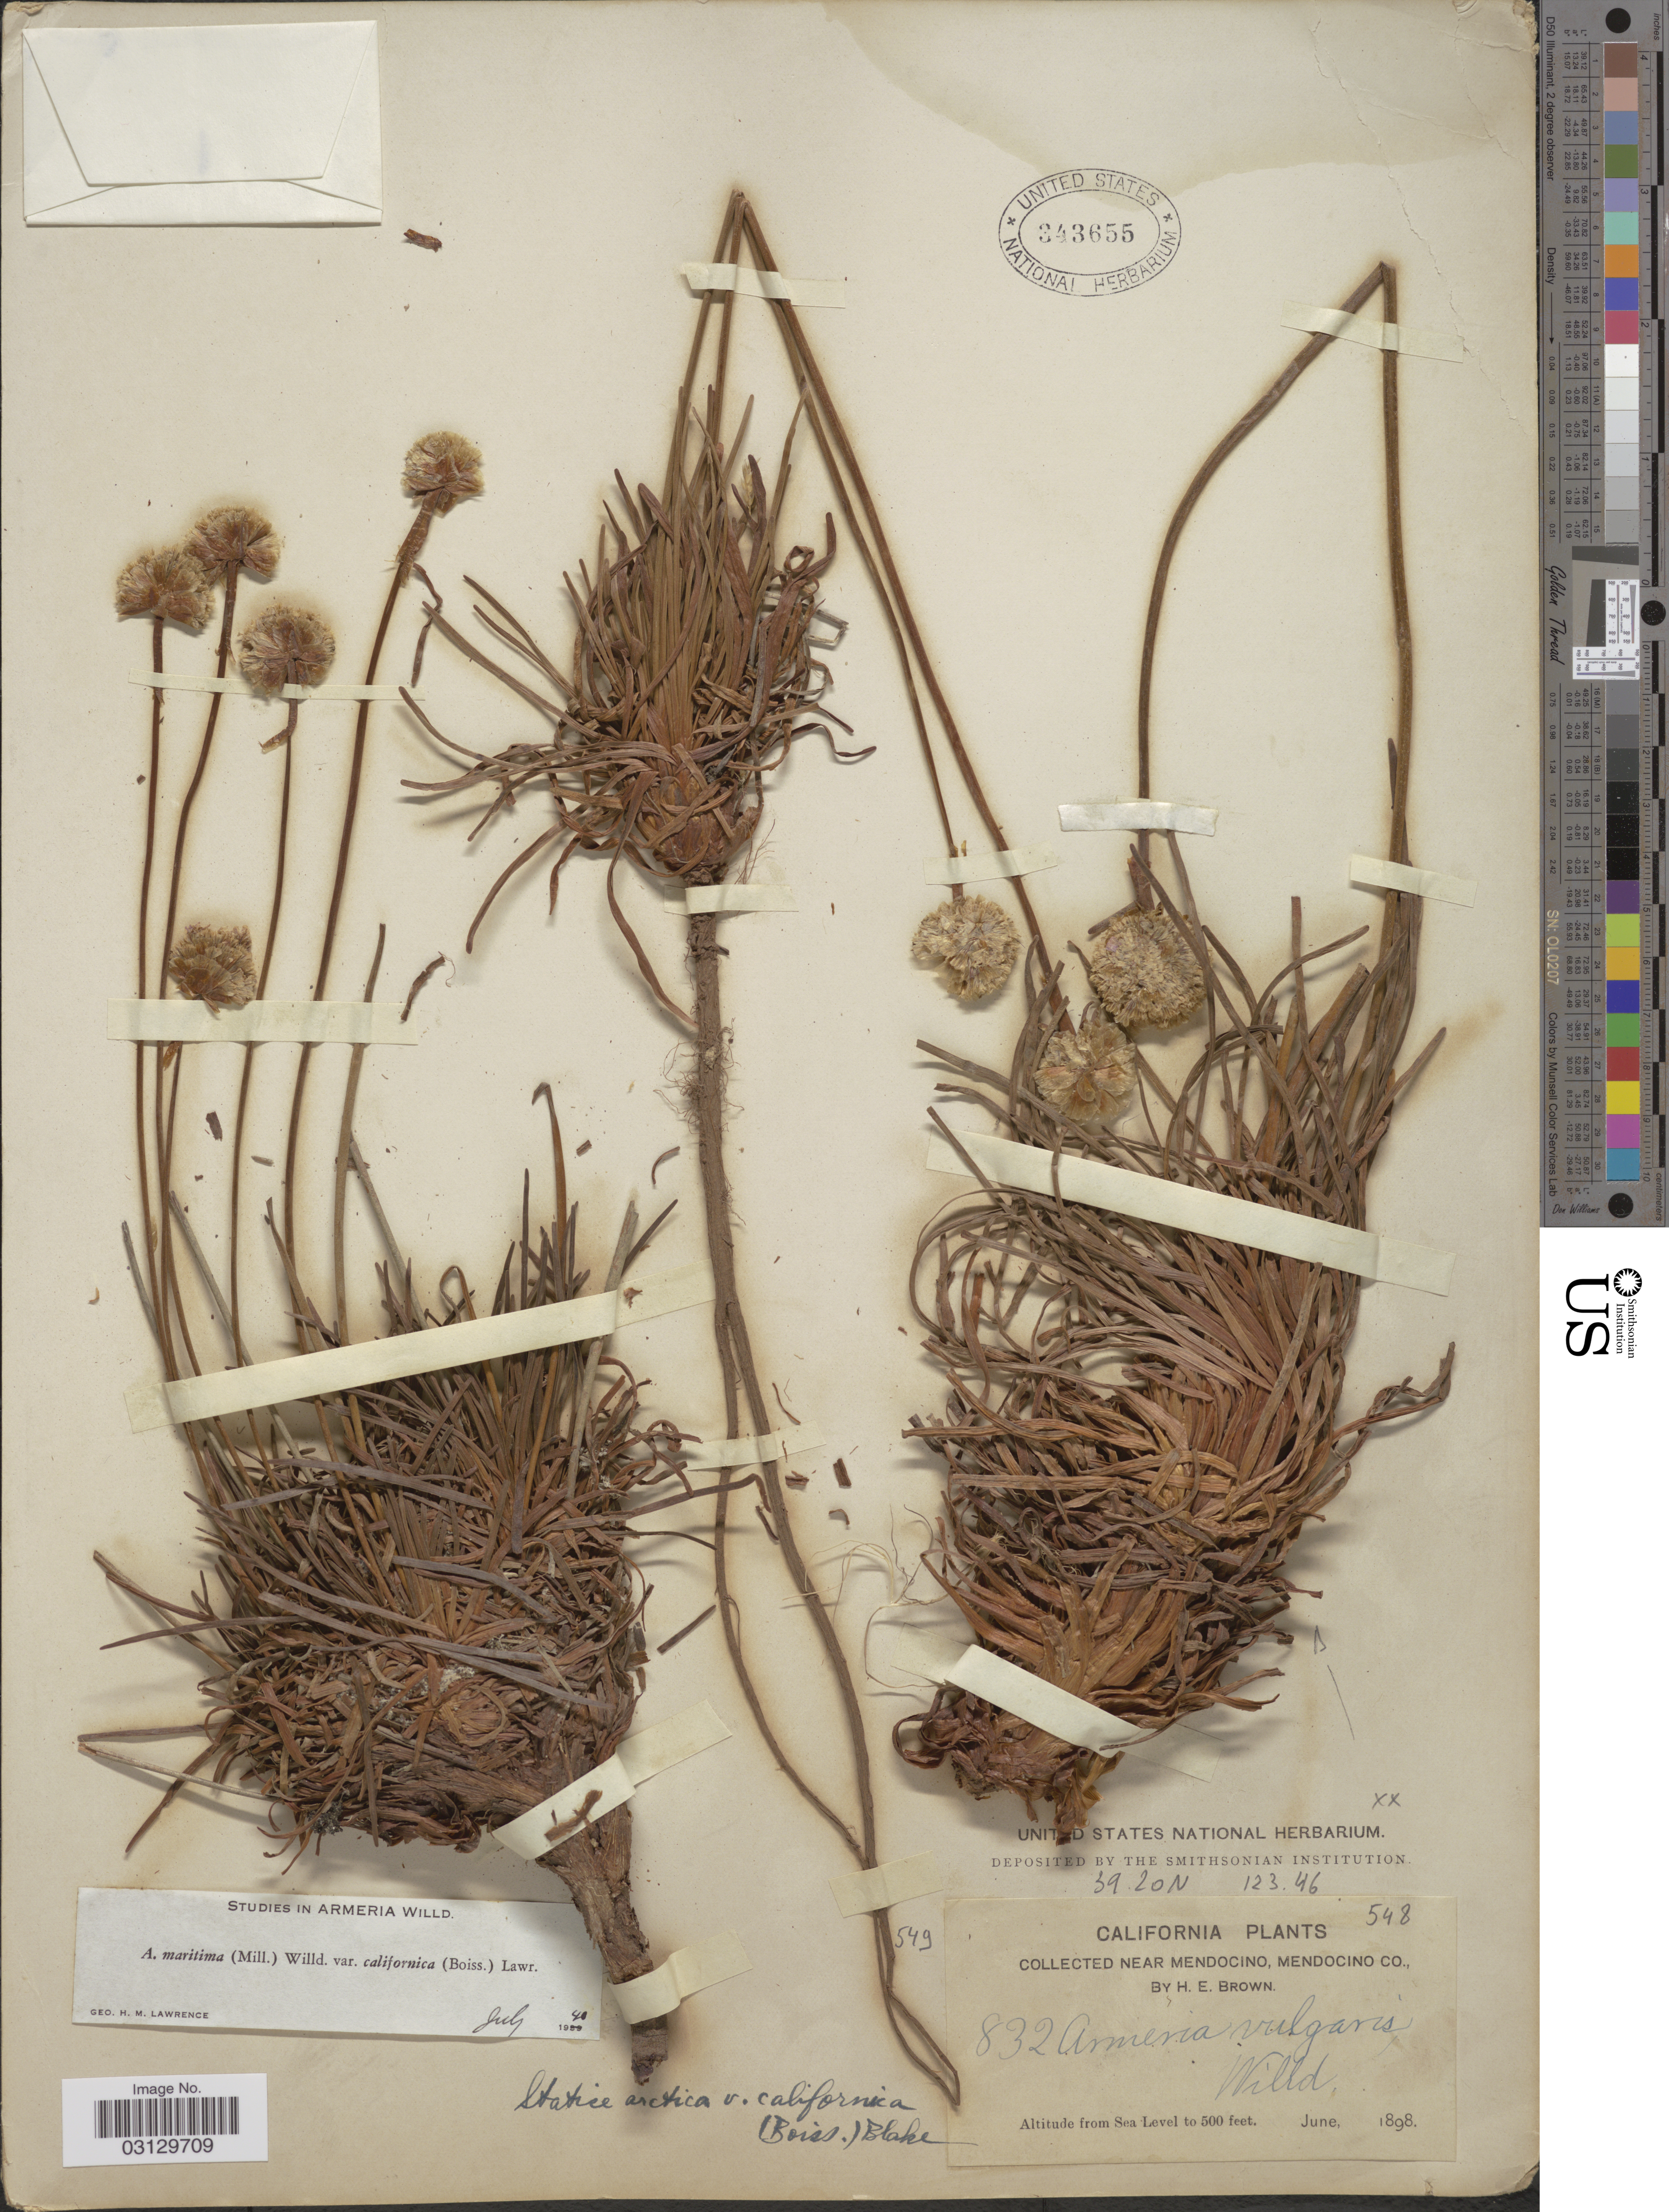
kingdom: Plantae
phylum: Tracheophyta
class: Magnoliopsida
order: Caryophyllales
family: Plumbaginaceae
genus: Armeria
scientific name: Armeria maritima subsp. californica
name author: (Boiss.) A.E. Porsild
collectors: H. E. Brown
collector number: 832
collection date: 1898-06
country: United States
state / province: California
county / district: Mendocino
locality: Near Mendocino, Mendocino Co.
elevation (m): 0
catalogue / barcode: US 343655